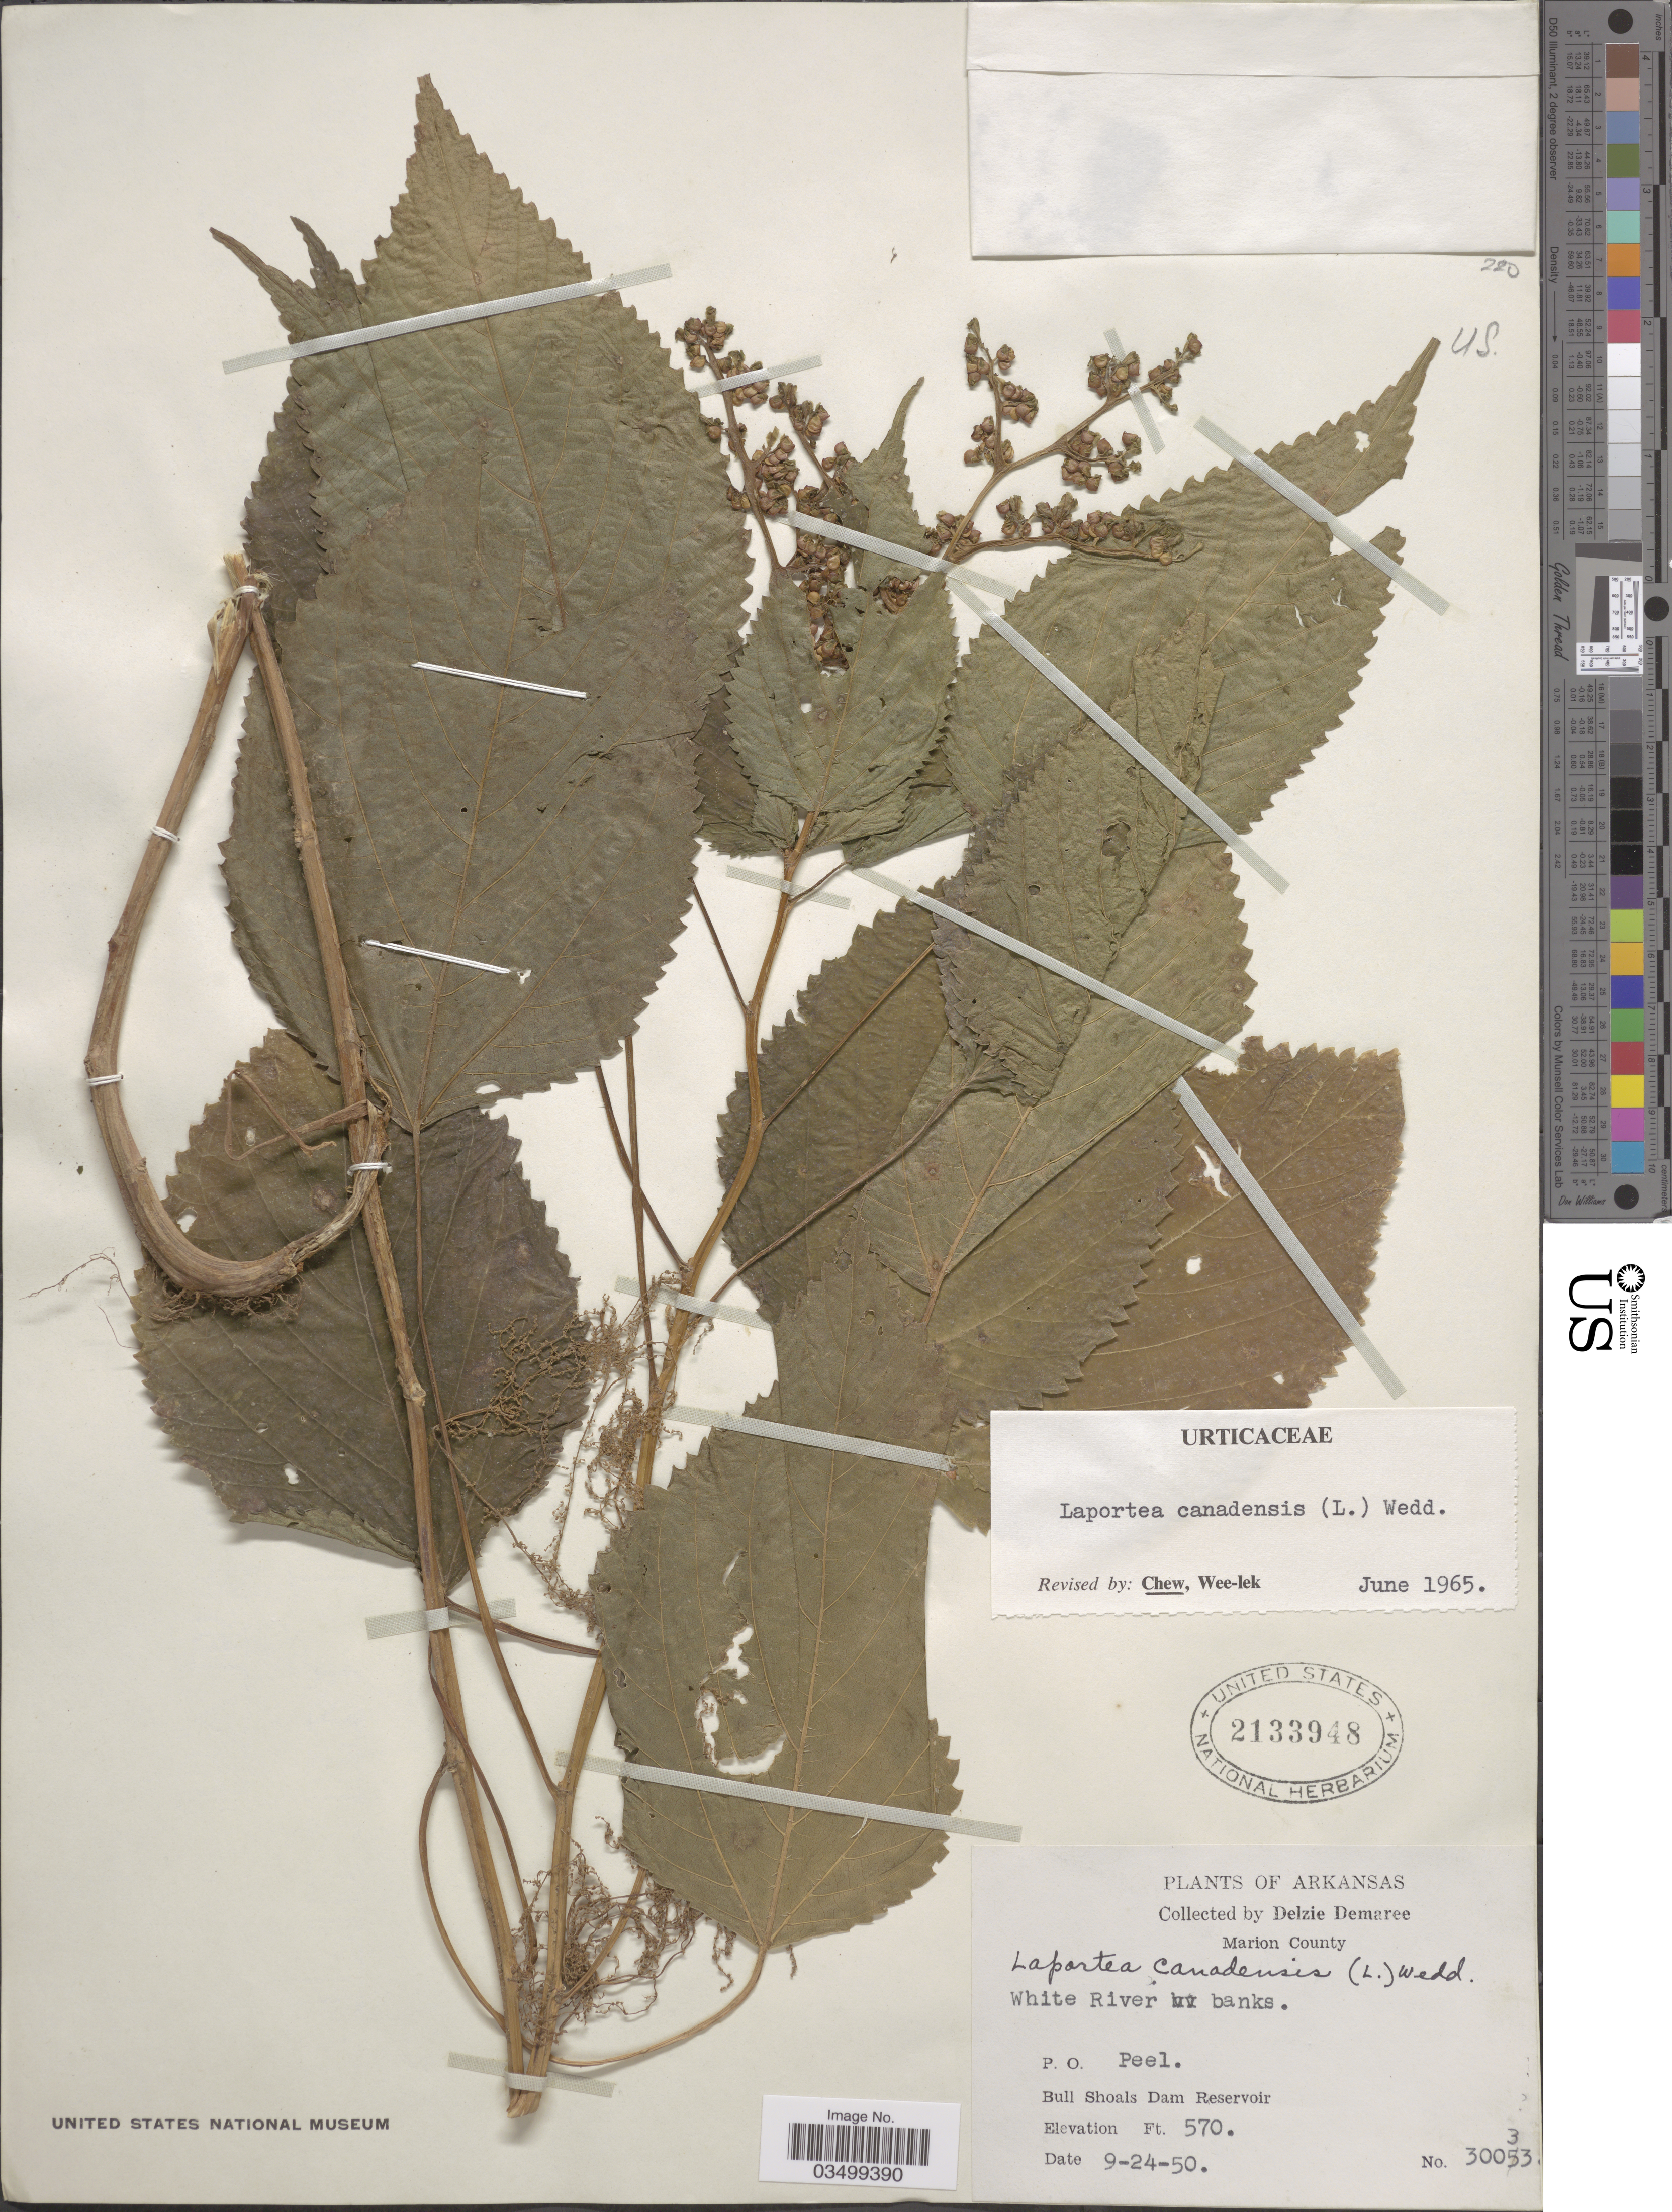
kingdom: Plantae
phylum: Tracheophyta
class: Magnoliopsida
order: Rosales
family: Urticaceae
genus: Laportea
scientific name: Laportea canadensis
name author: (L.) Wedd.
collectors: D. Demaree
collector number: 30033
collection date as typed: Transcribed d/m/y: 24/9/50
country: United States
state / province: Arkansas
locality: Marion County. White River banks. P. O. Peel. Bull Shoals Dam Reservoir.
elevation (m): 174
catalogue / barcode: US 2133948